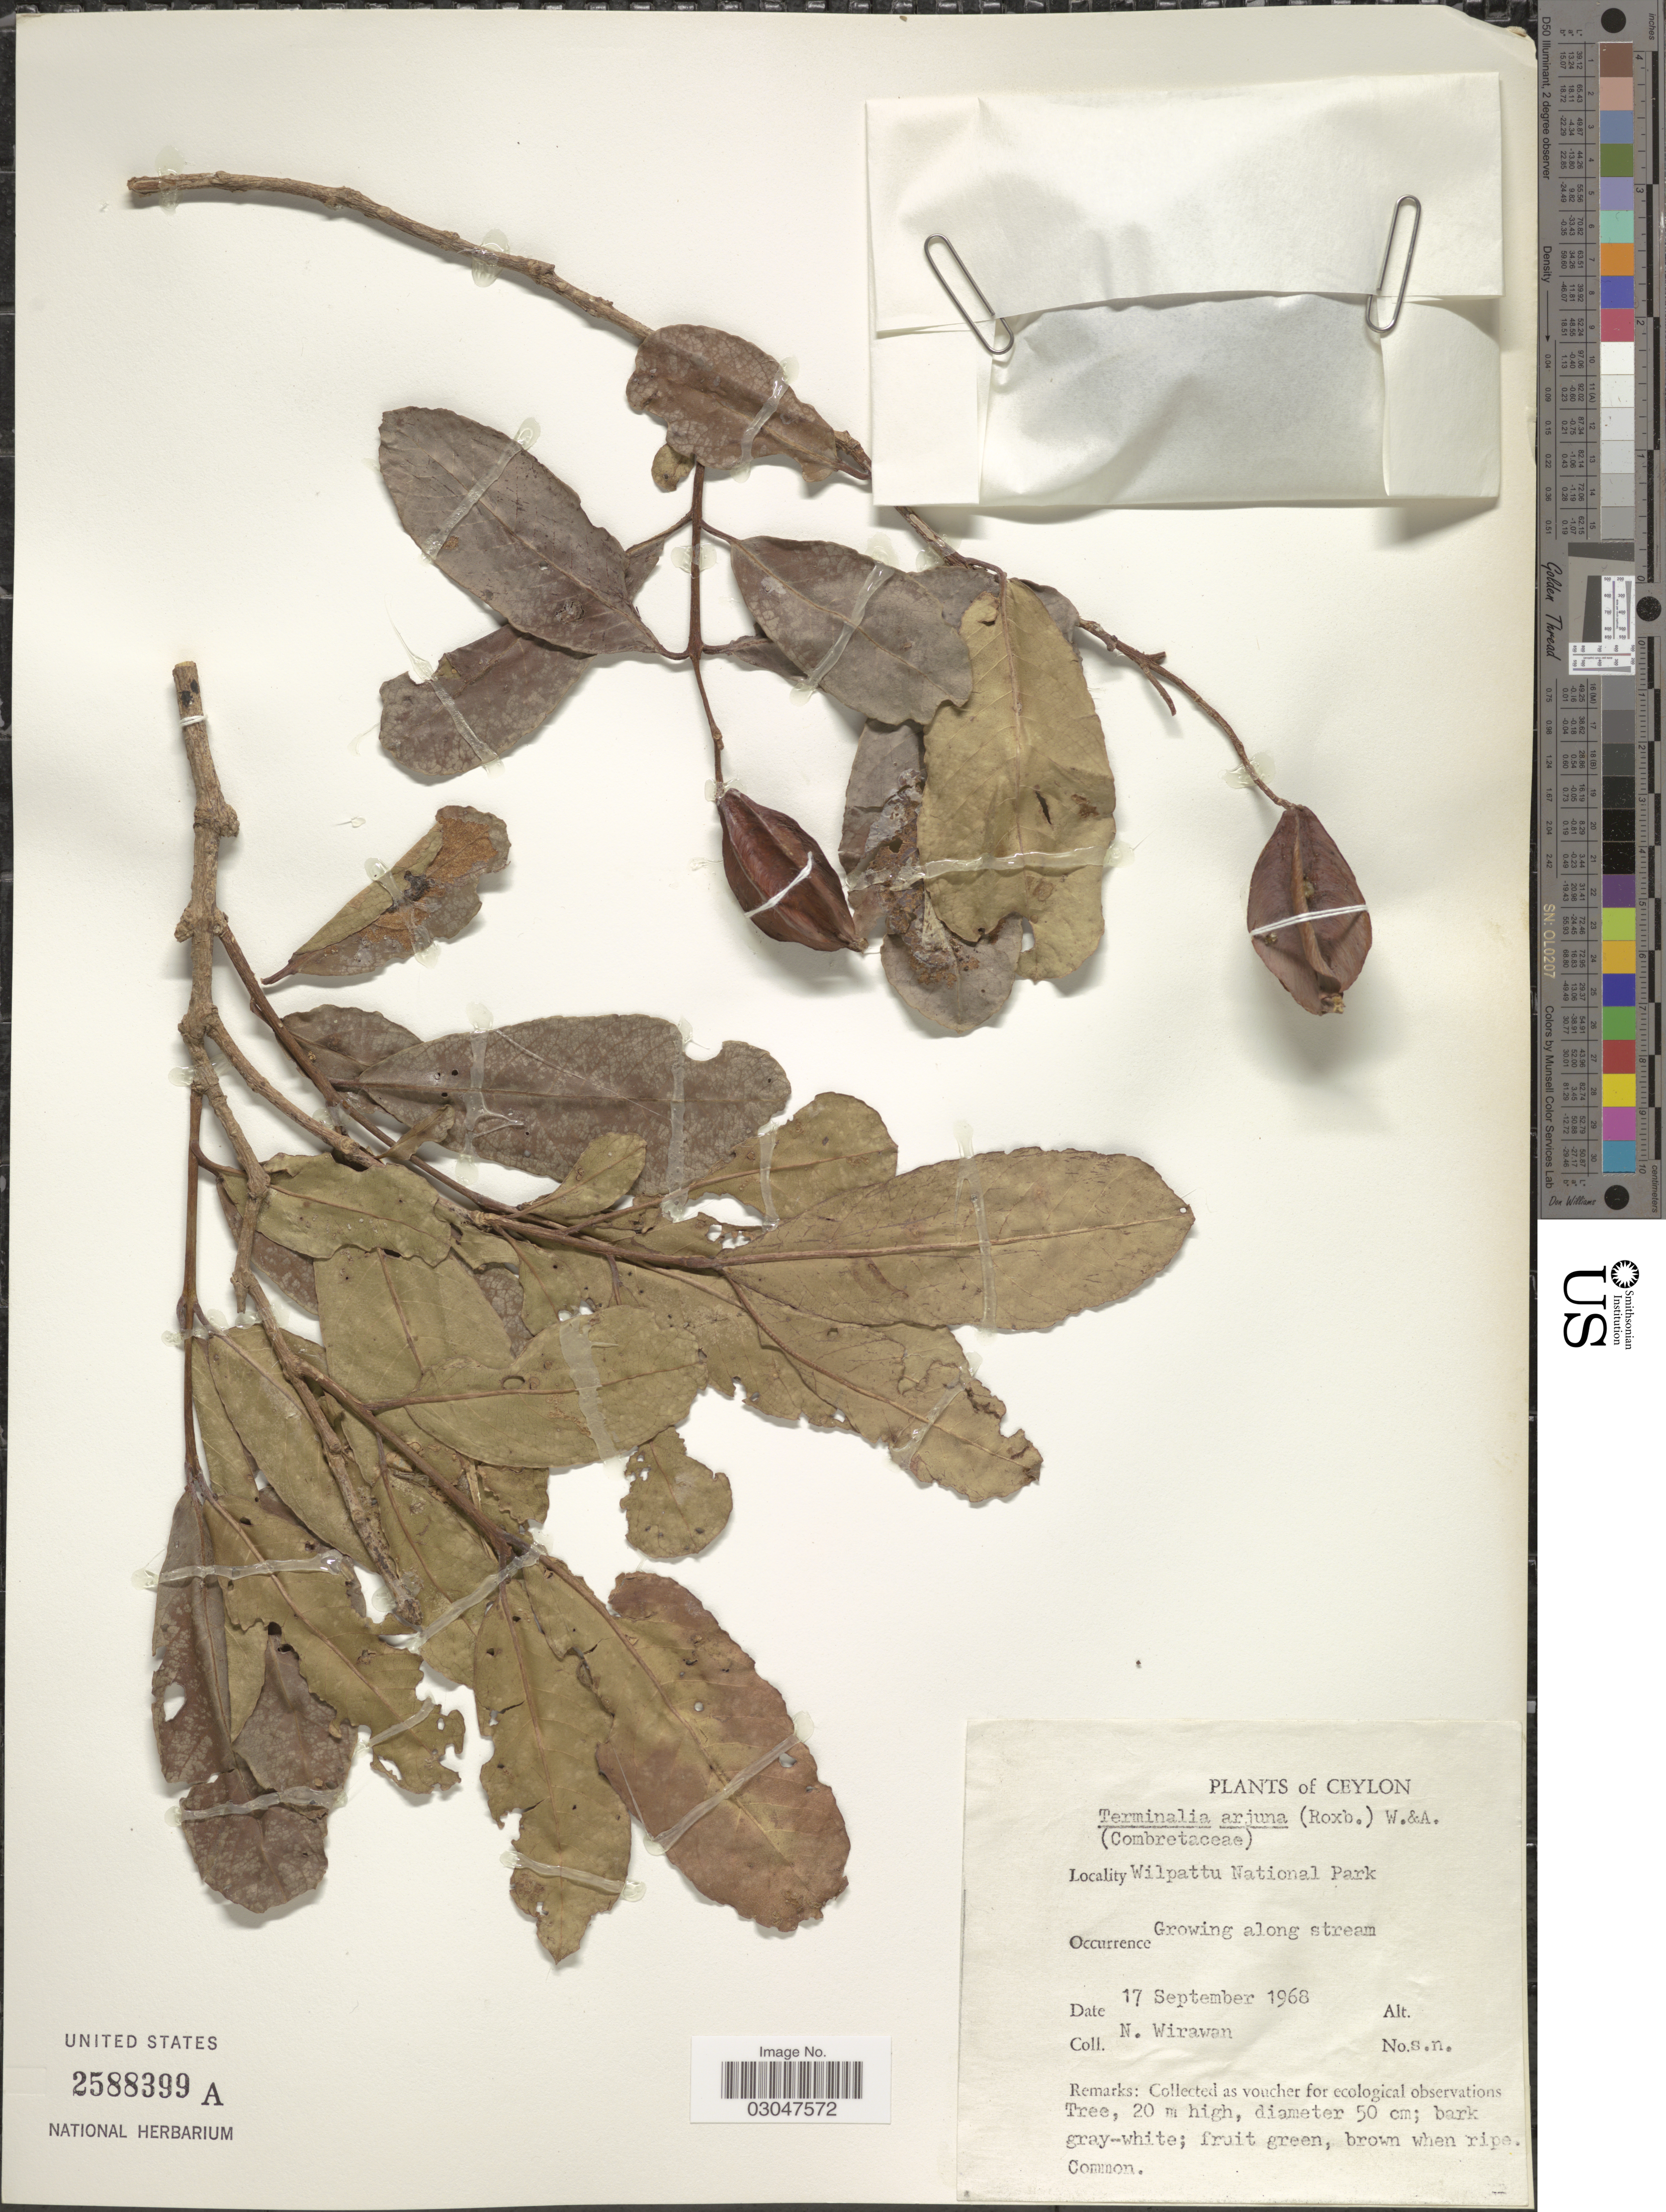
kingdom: Plantae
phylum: Tracheophyta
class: Magnoliopsida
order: Myrtales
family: Combretaceae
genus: Terminalia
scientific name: Terminalia arjuna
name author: (Roxb. ex DC.) Wight & Arn.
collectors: N. Wirawan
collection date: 1968-09-17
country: Sri Lanka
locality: Ceylon. Wilpattu National Park.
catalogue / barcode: US 2588399A